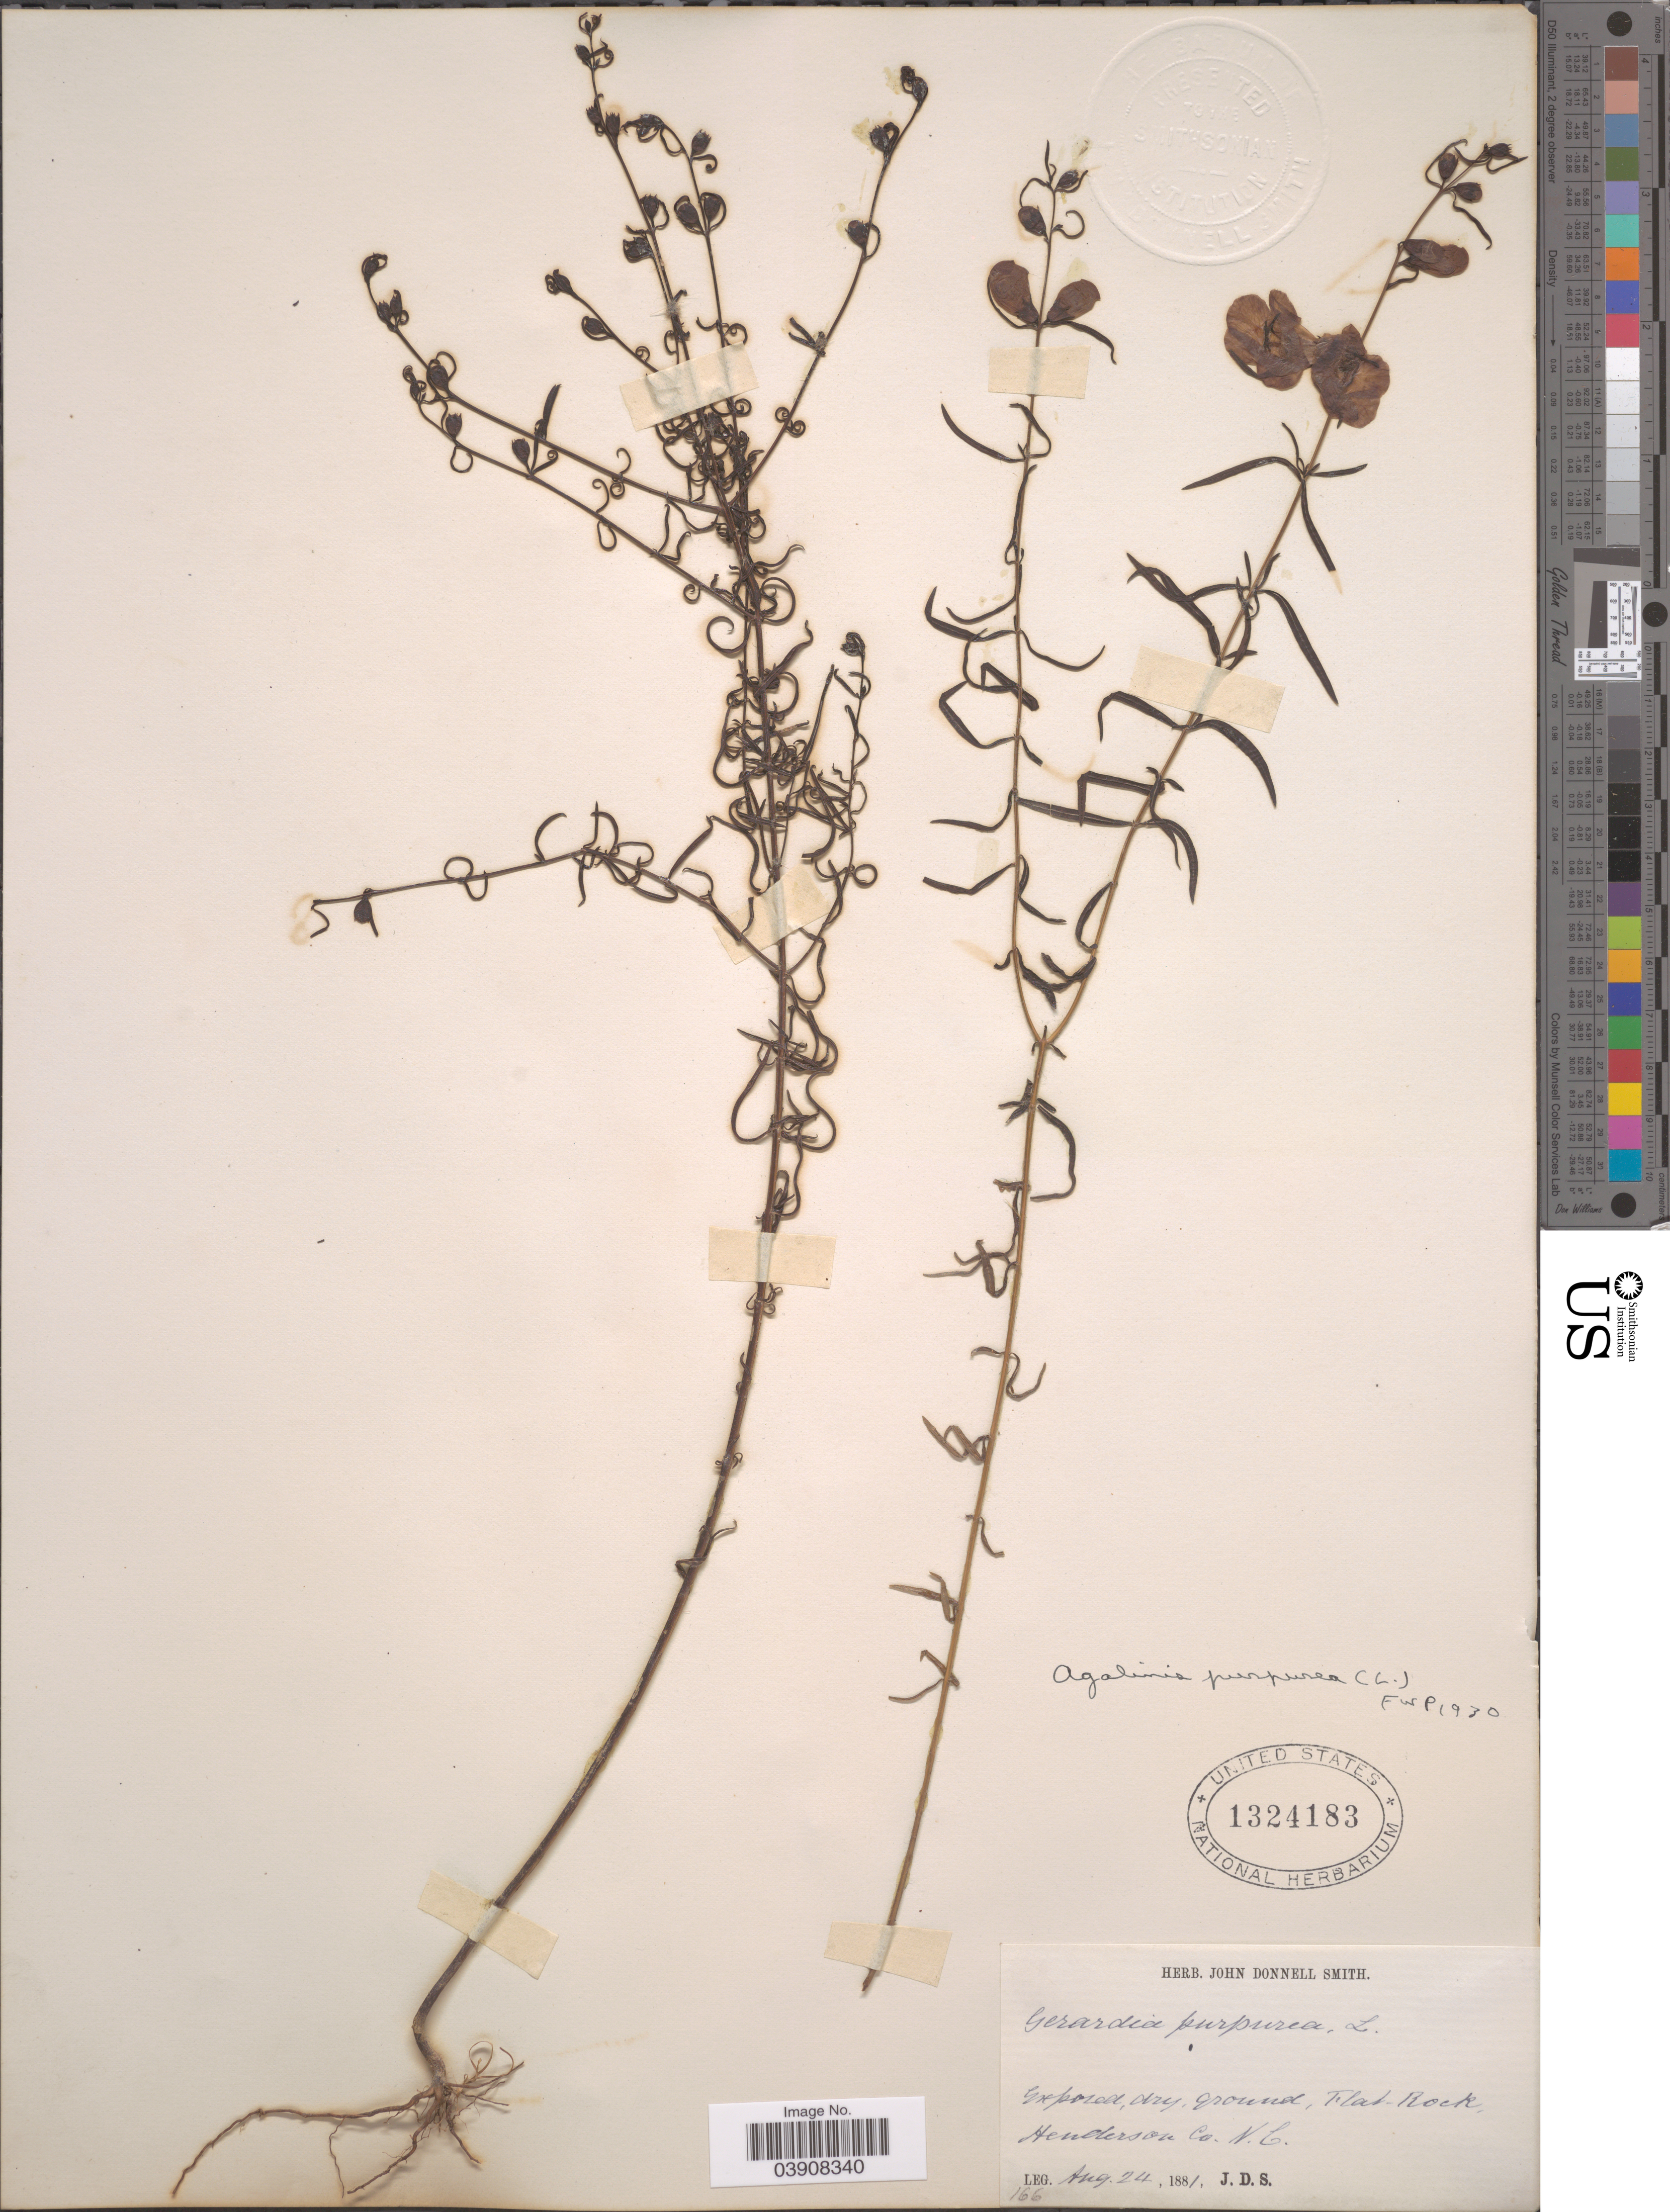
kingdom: Plantae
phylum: Tracheophyta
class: Magnoliopsida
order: Lamiales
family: Orobanchaceae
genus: Agalinis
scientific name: Agalinis purpurea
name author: (L.) Pennell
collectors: J. Donnell Smith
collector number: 166?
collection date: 1881-08-24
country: United States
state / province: North Carolina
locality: Flat-Rock, Henderson Co.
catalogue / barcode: US 1324183